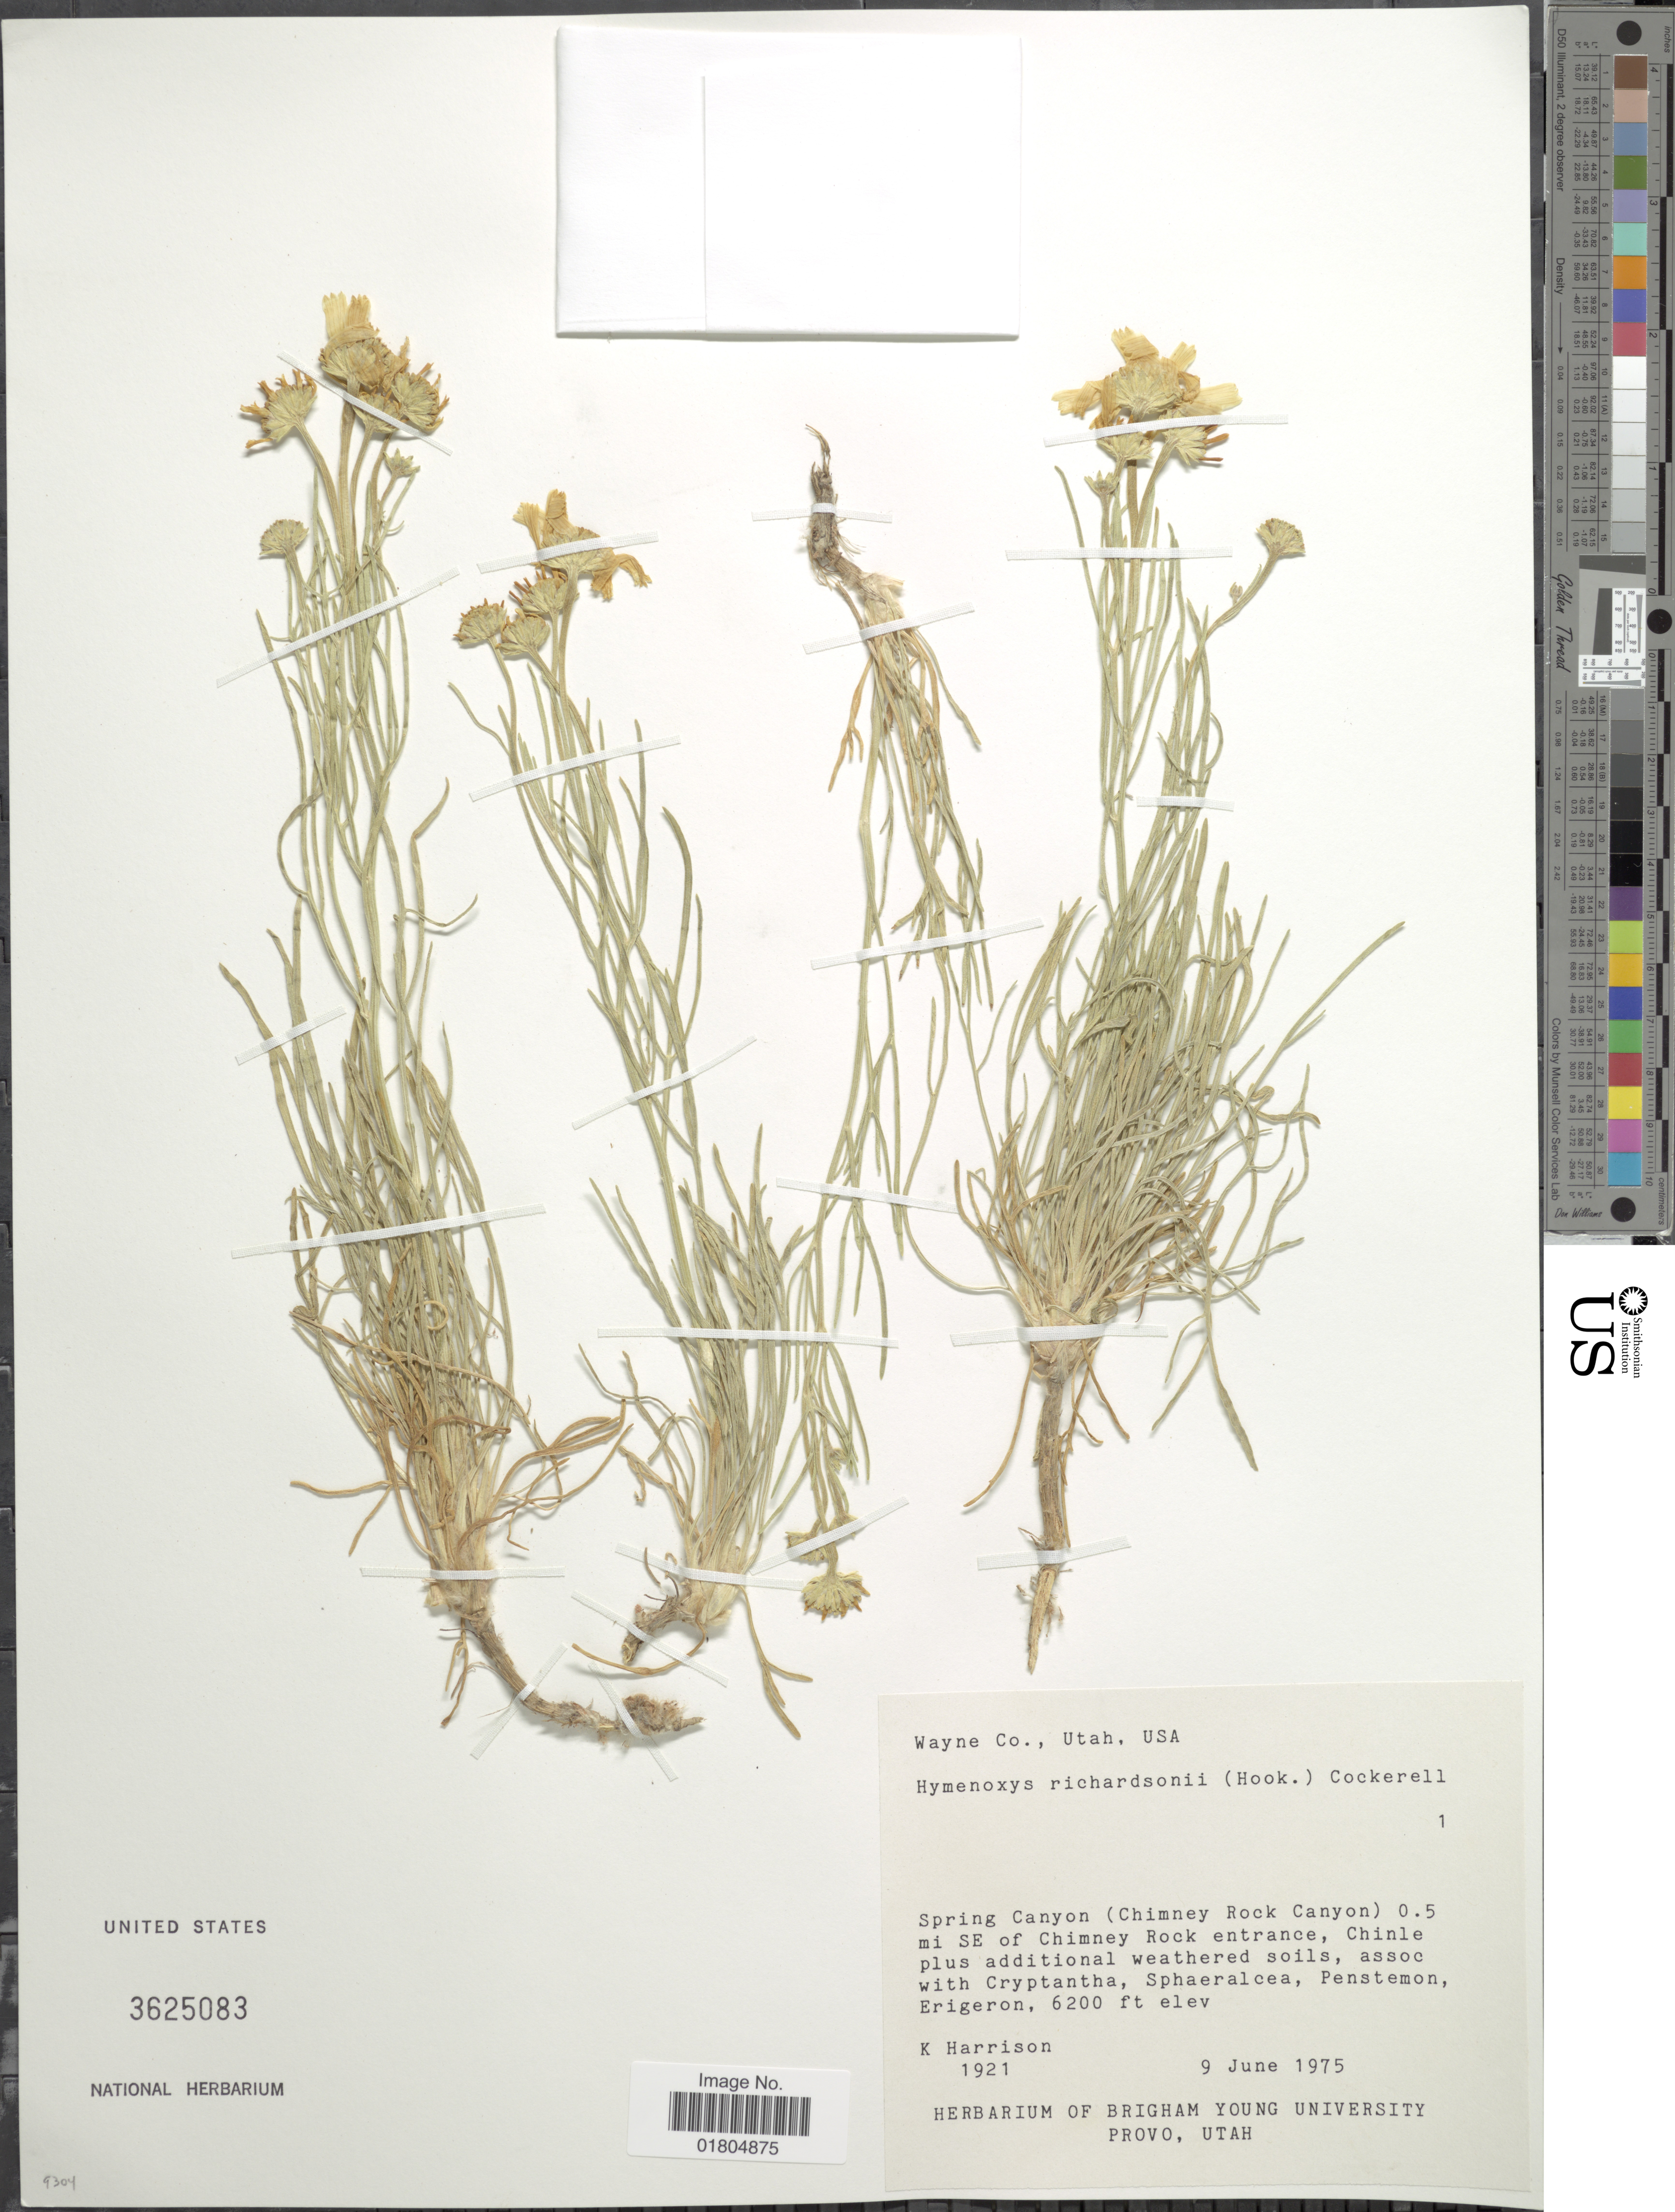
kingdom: Plantae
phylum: Tracheophyta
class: Magnoliopsida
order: Asterales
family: Asteraceae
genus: Hymenoxys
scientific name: Hymenoxys richardsonii var. richardsonii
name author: (Hook.) Cockerell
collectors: K. Harrison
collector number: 1921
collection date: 1975-06-09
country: United States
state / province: Utah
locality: Spring Canyon (Chimney Rock Canyon) 0.5 mi SE of Chimney Rock entrance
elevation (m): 1890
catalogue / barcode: US 3625083